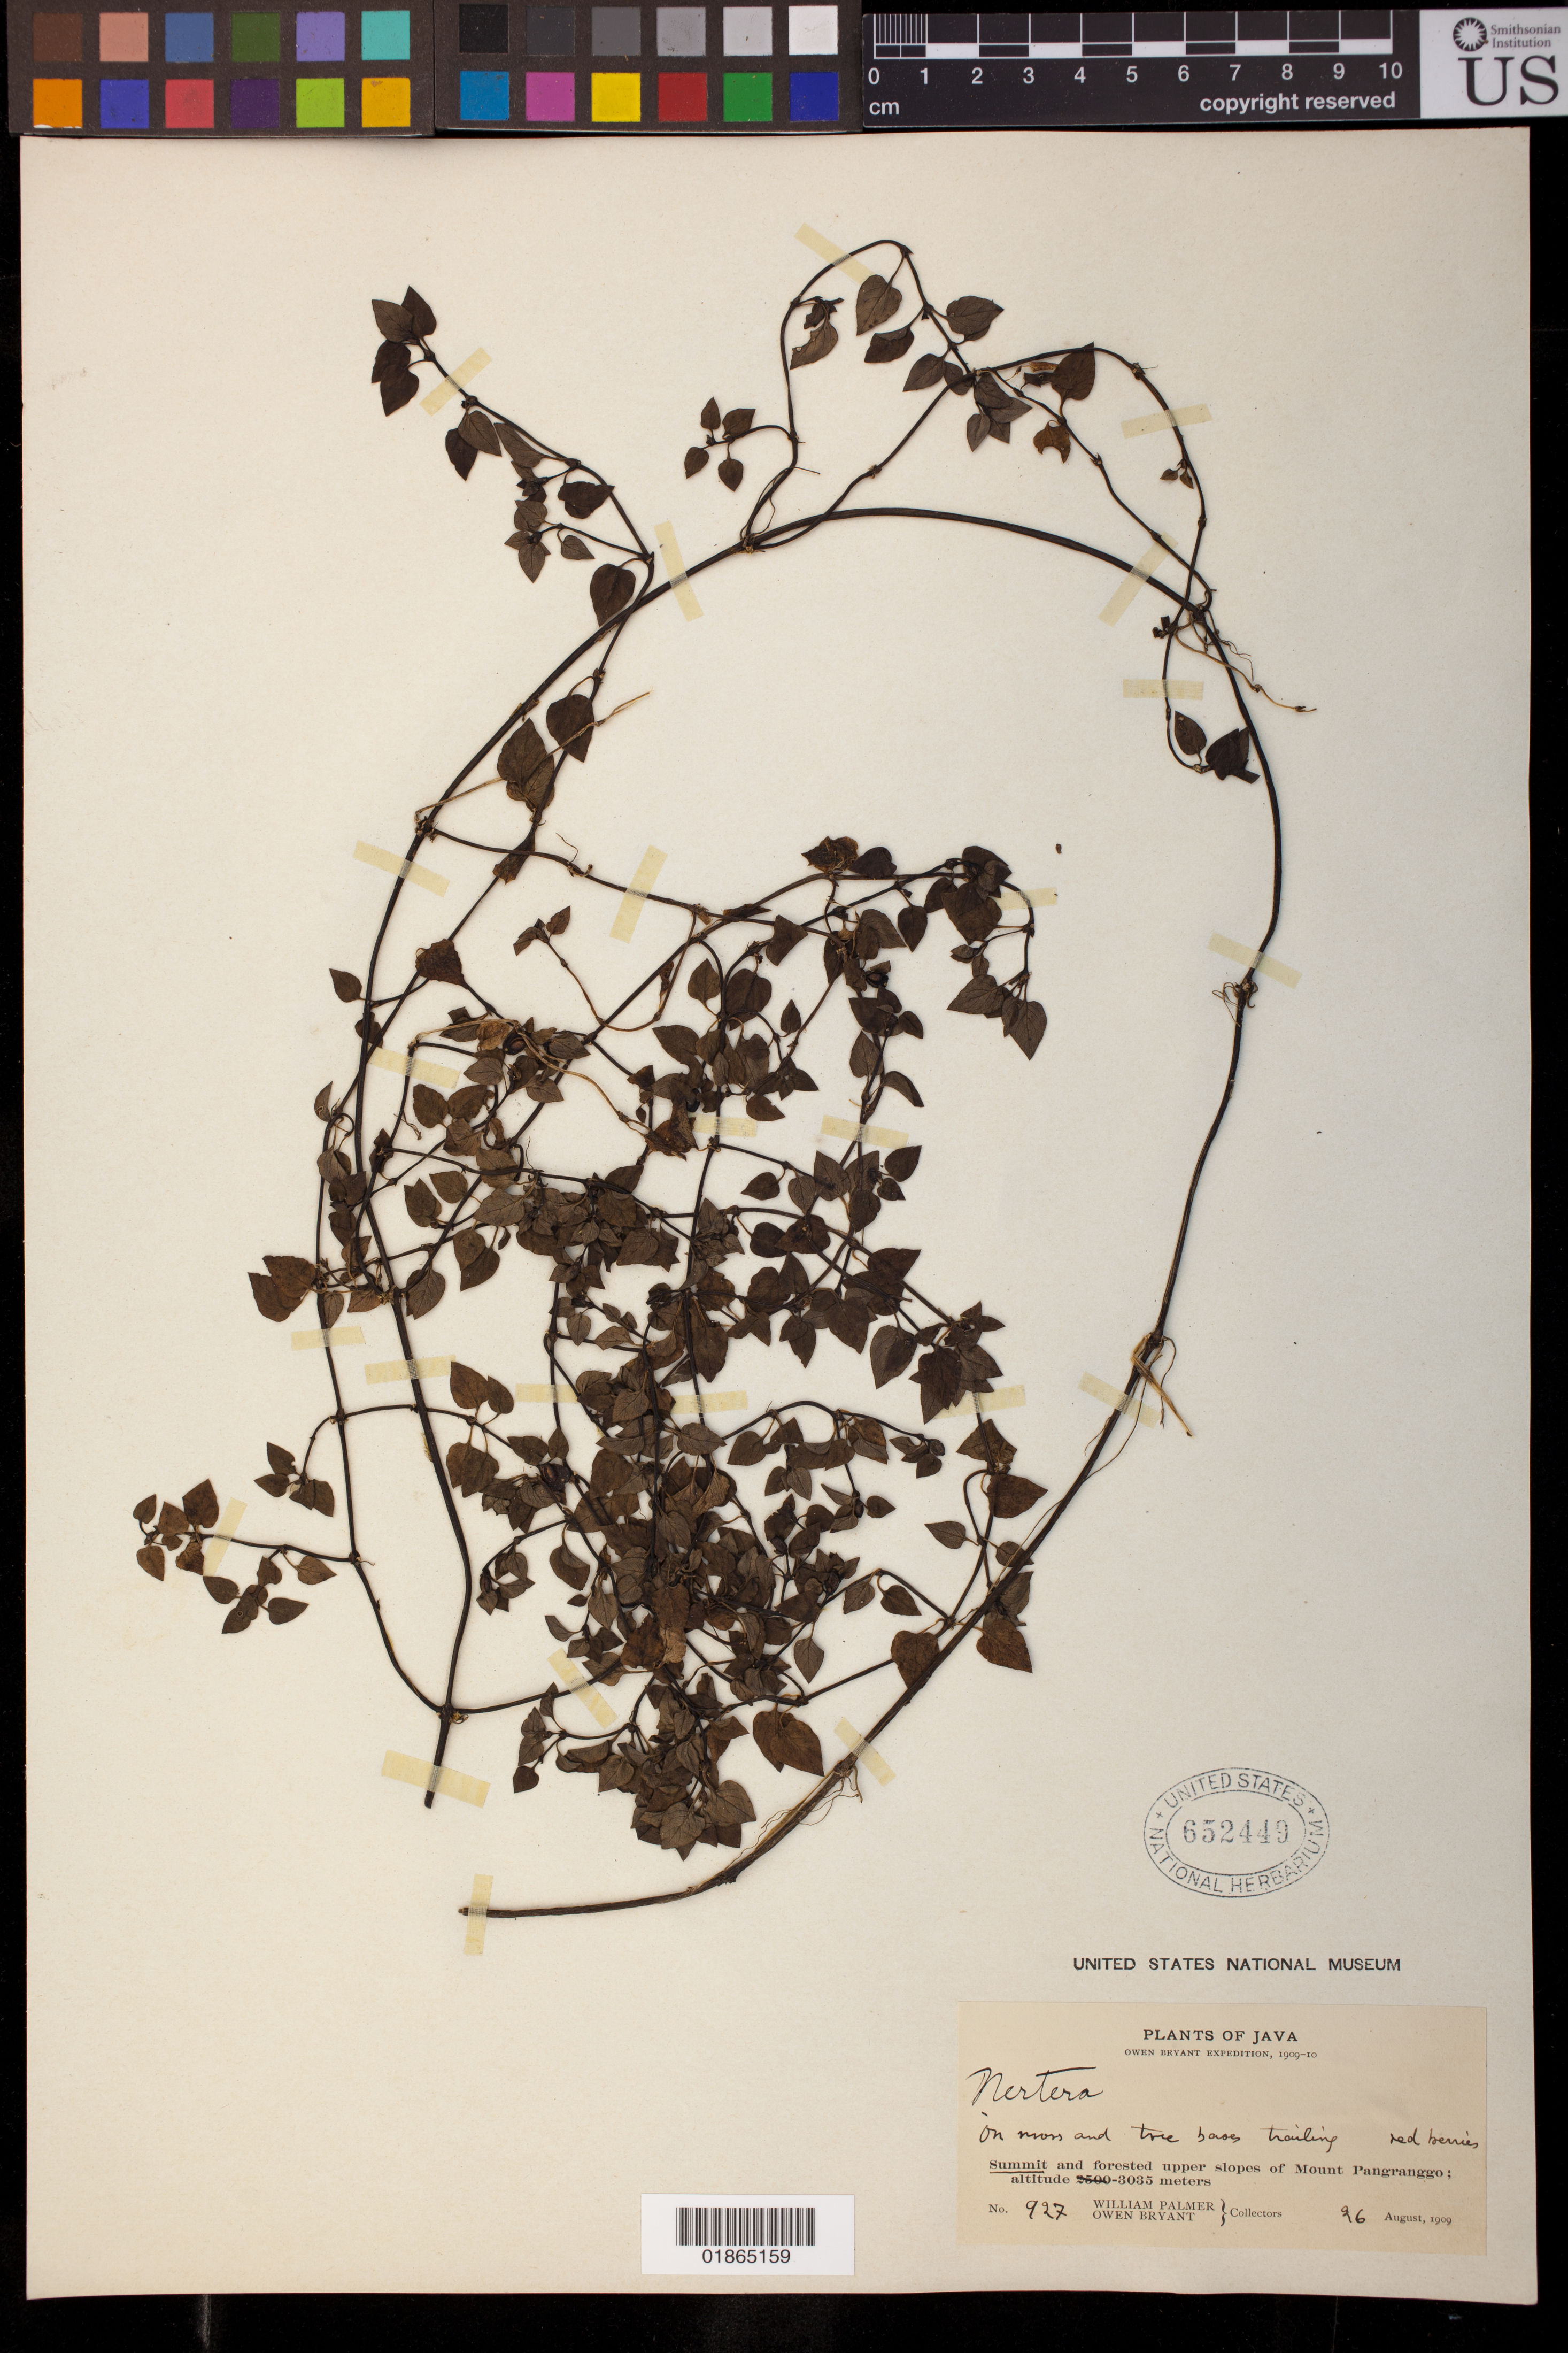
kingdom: Plantae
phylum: Tracheophyta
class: Magnoliopsida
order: Gentianales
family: Rubiaceae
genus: Nertera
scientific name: Nertera sp.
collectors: W. Palmer & O. Bryant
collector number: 927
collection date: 1909-08-26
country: Indonesia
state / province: Java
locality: Summit and forested upper slopes of Mount Pangrango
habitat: On moss and tree bases trailing.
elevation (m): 3035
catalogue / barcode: US 652449